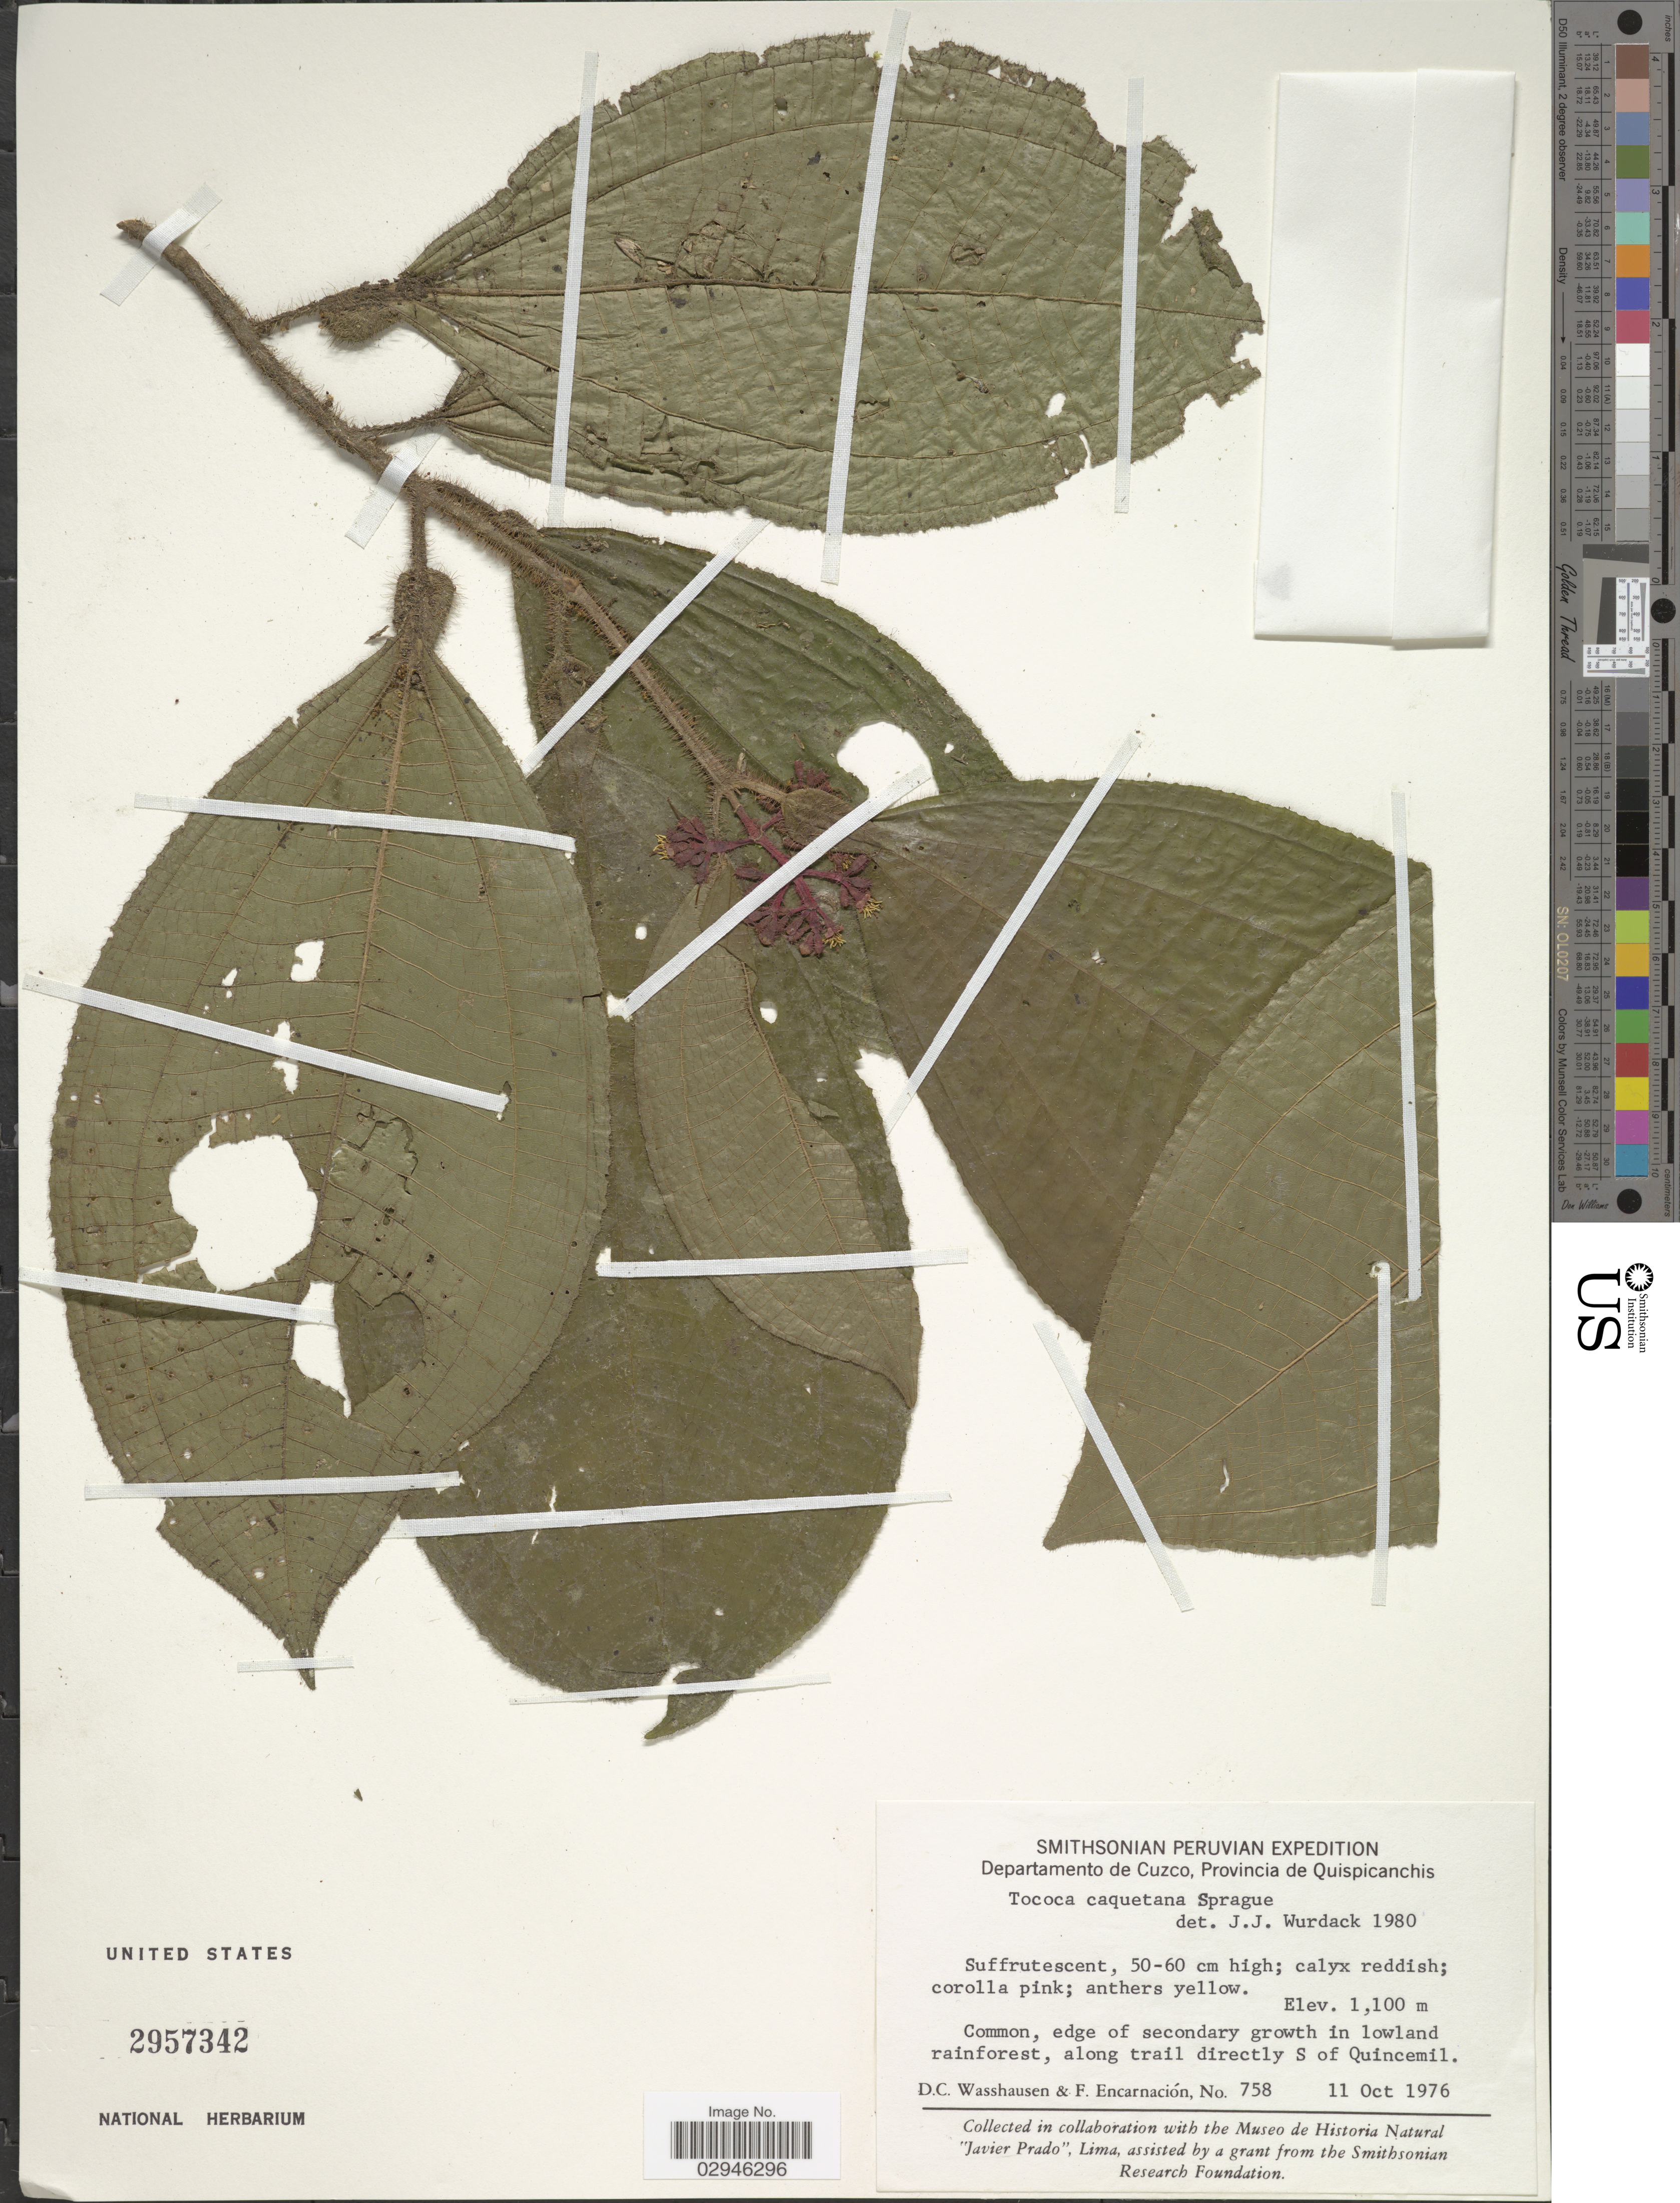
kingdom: Plantae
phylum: Tracheophyta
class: Magnoliopsida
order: Myrtales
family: Melastomataceae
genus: Tococa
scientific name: Tococa caquetana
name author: Sprague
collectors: D. C. Wasshausen & F. Encarnación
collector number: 758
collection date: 1976-10-11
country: Peru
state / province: Cusco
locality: Departamento de Cuzco, Provincia de Quispicanchis. Along trail directly S of Quincemil.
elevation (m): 1100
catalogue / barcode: US 2957342